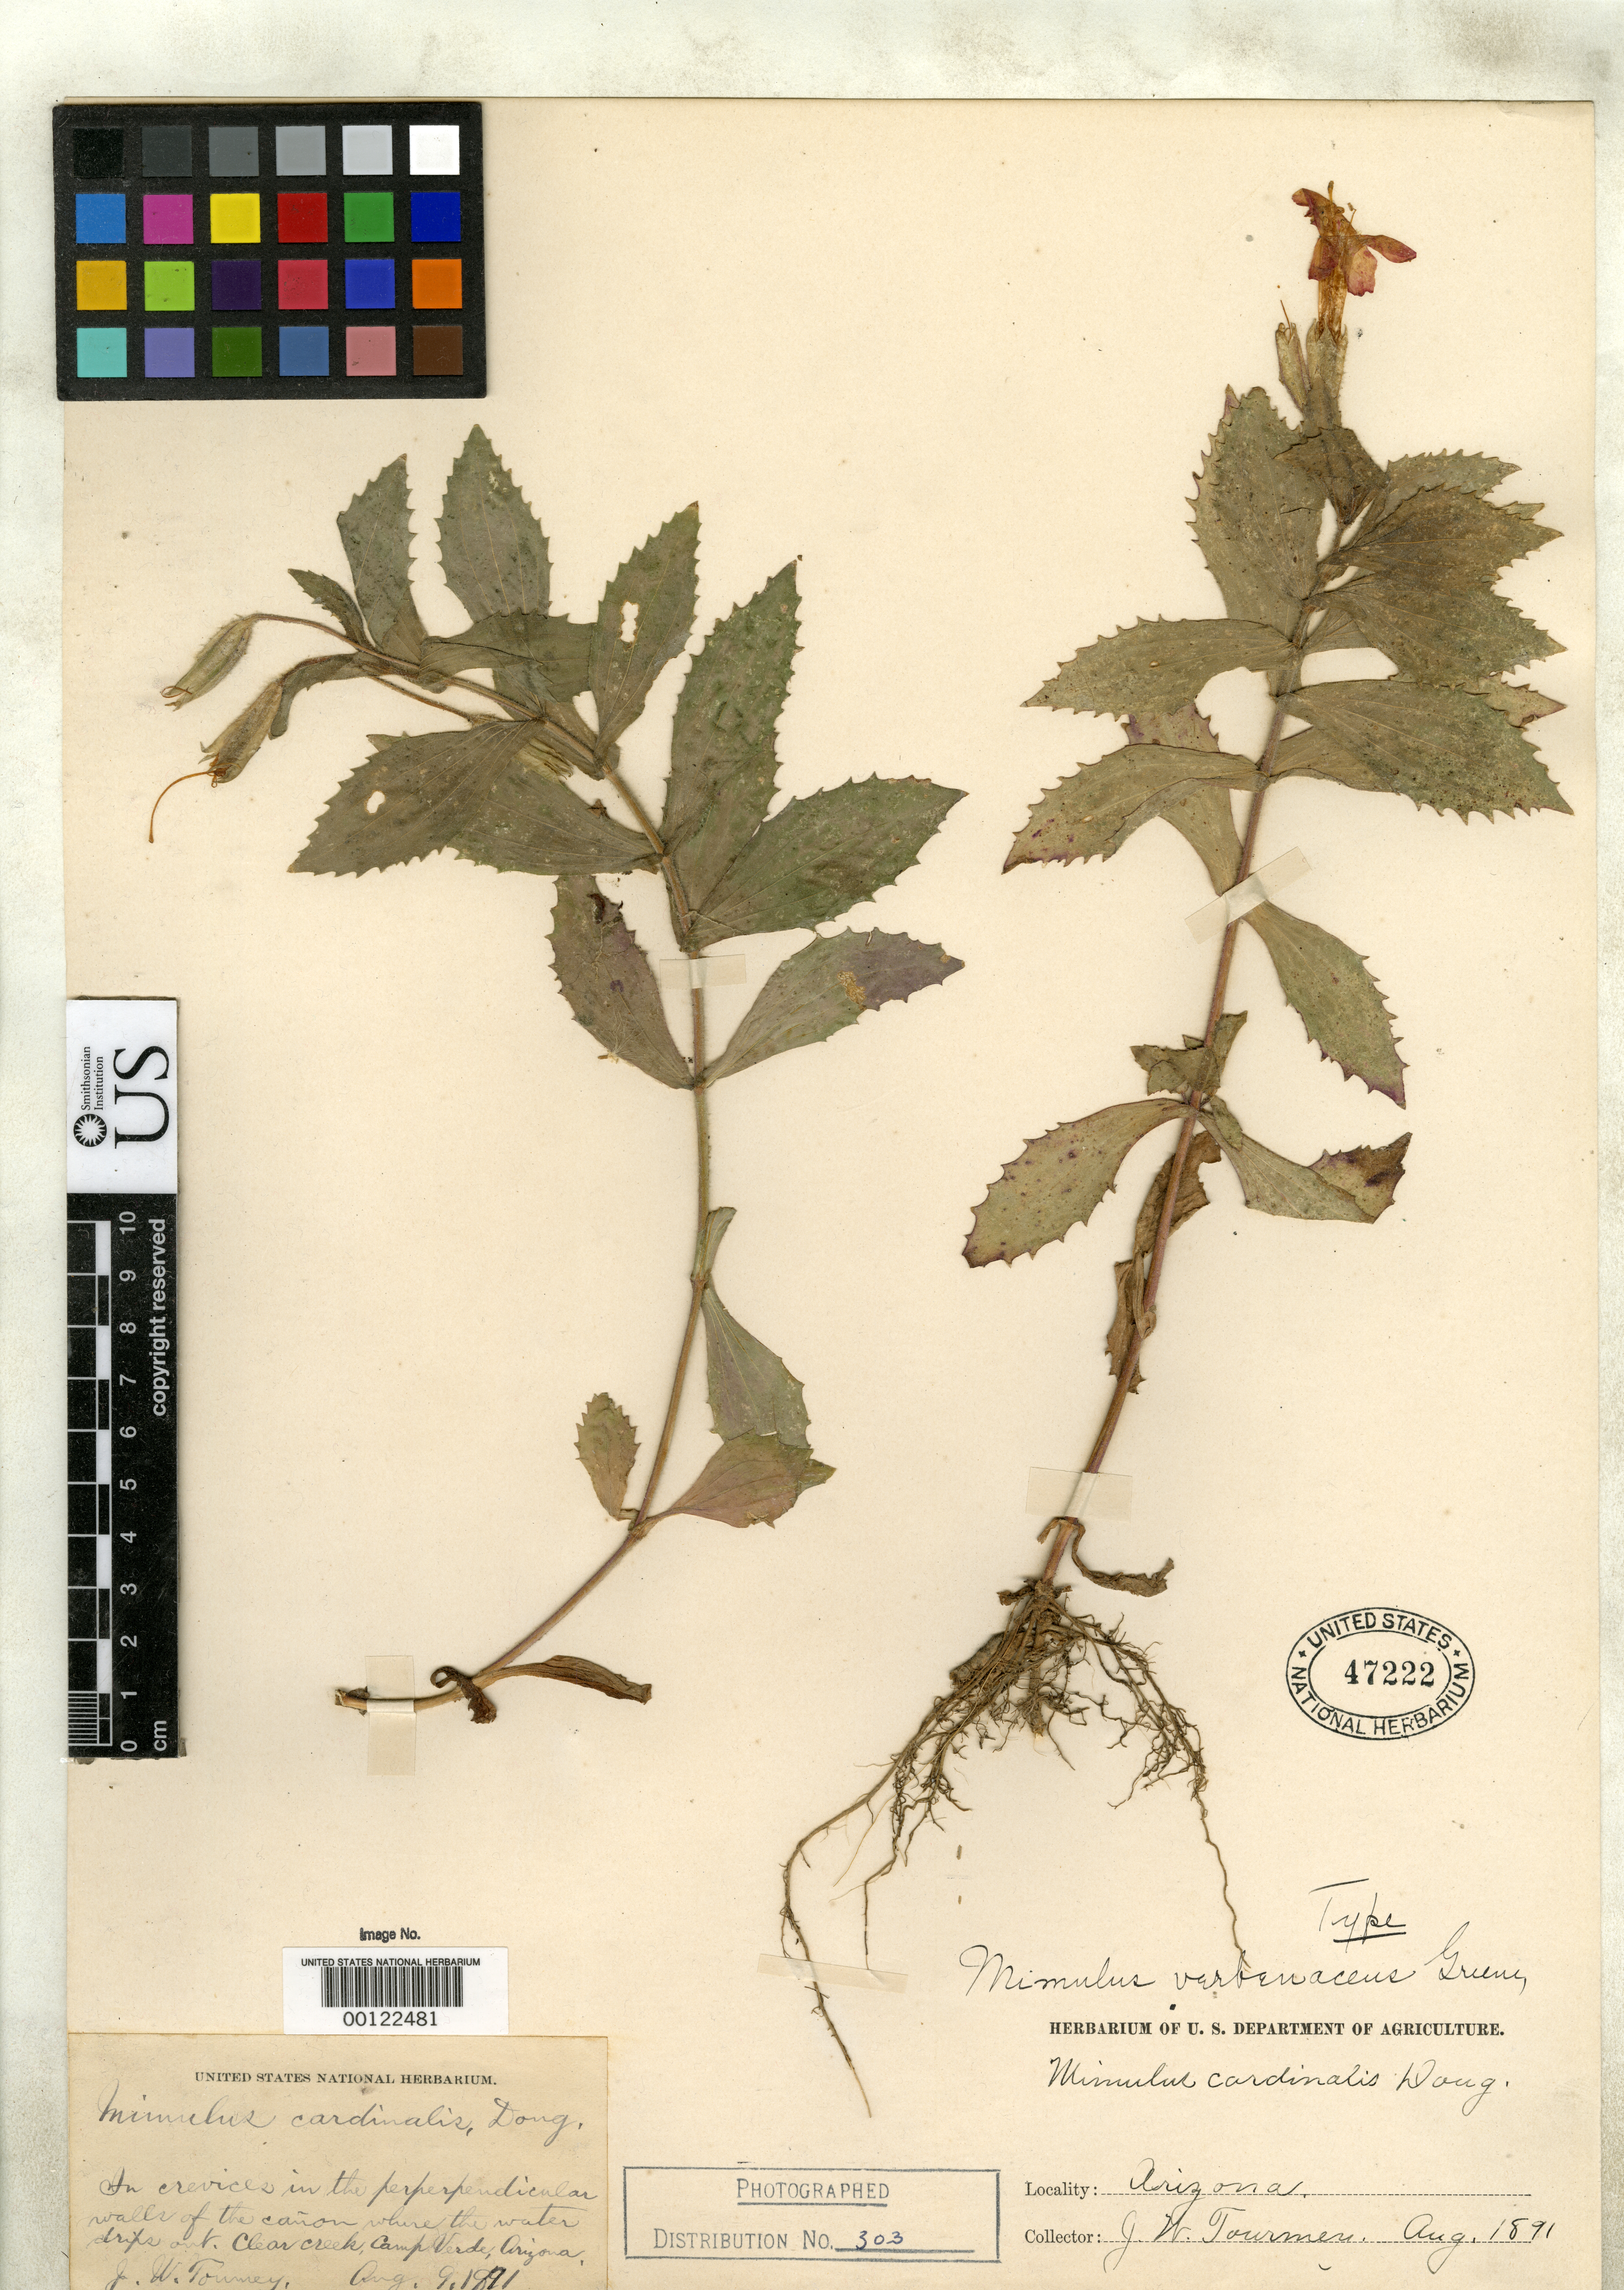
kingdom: Plantae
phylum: Tracheophyta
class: Magnoliopsida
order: Lamiales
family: Phrymaceae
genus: Mimulus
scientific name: Mimulus verbenaceus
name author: Greene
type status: Holotype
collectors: J. W. Toumey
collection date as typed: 09 Aug 1891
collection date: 1891-08-09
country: United States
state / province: Arizona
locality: Camp Verde; Clear Creek.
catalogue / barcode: US 47222